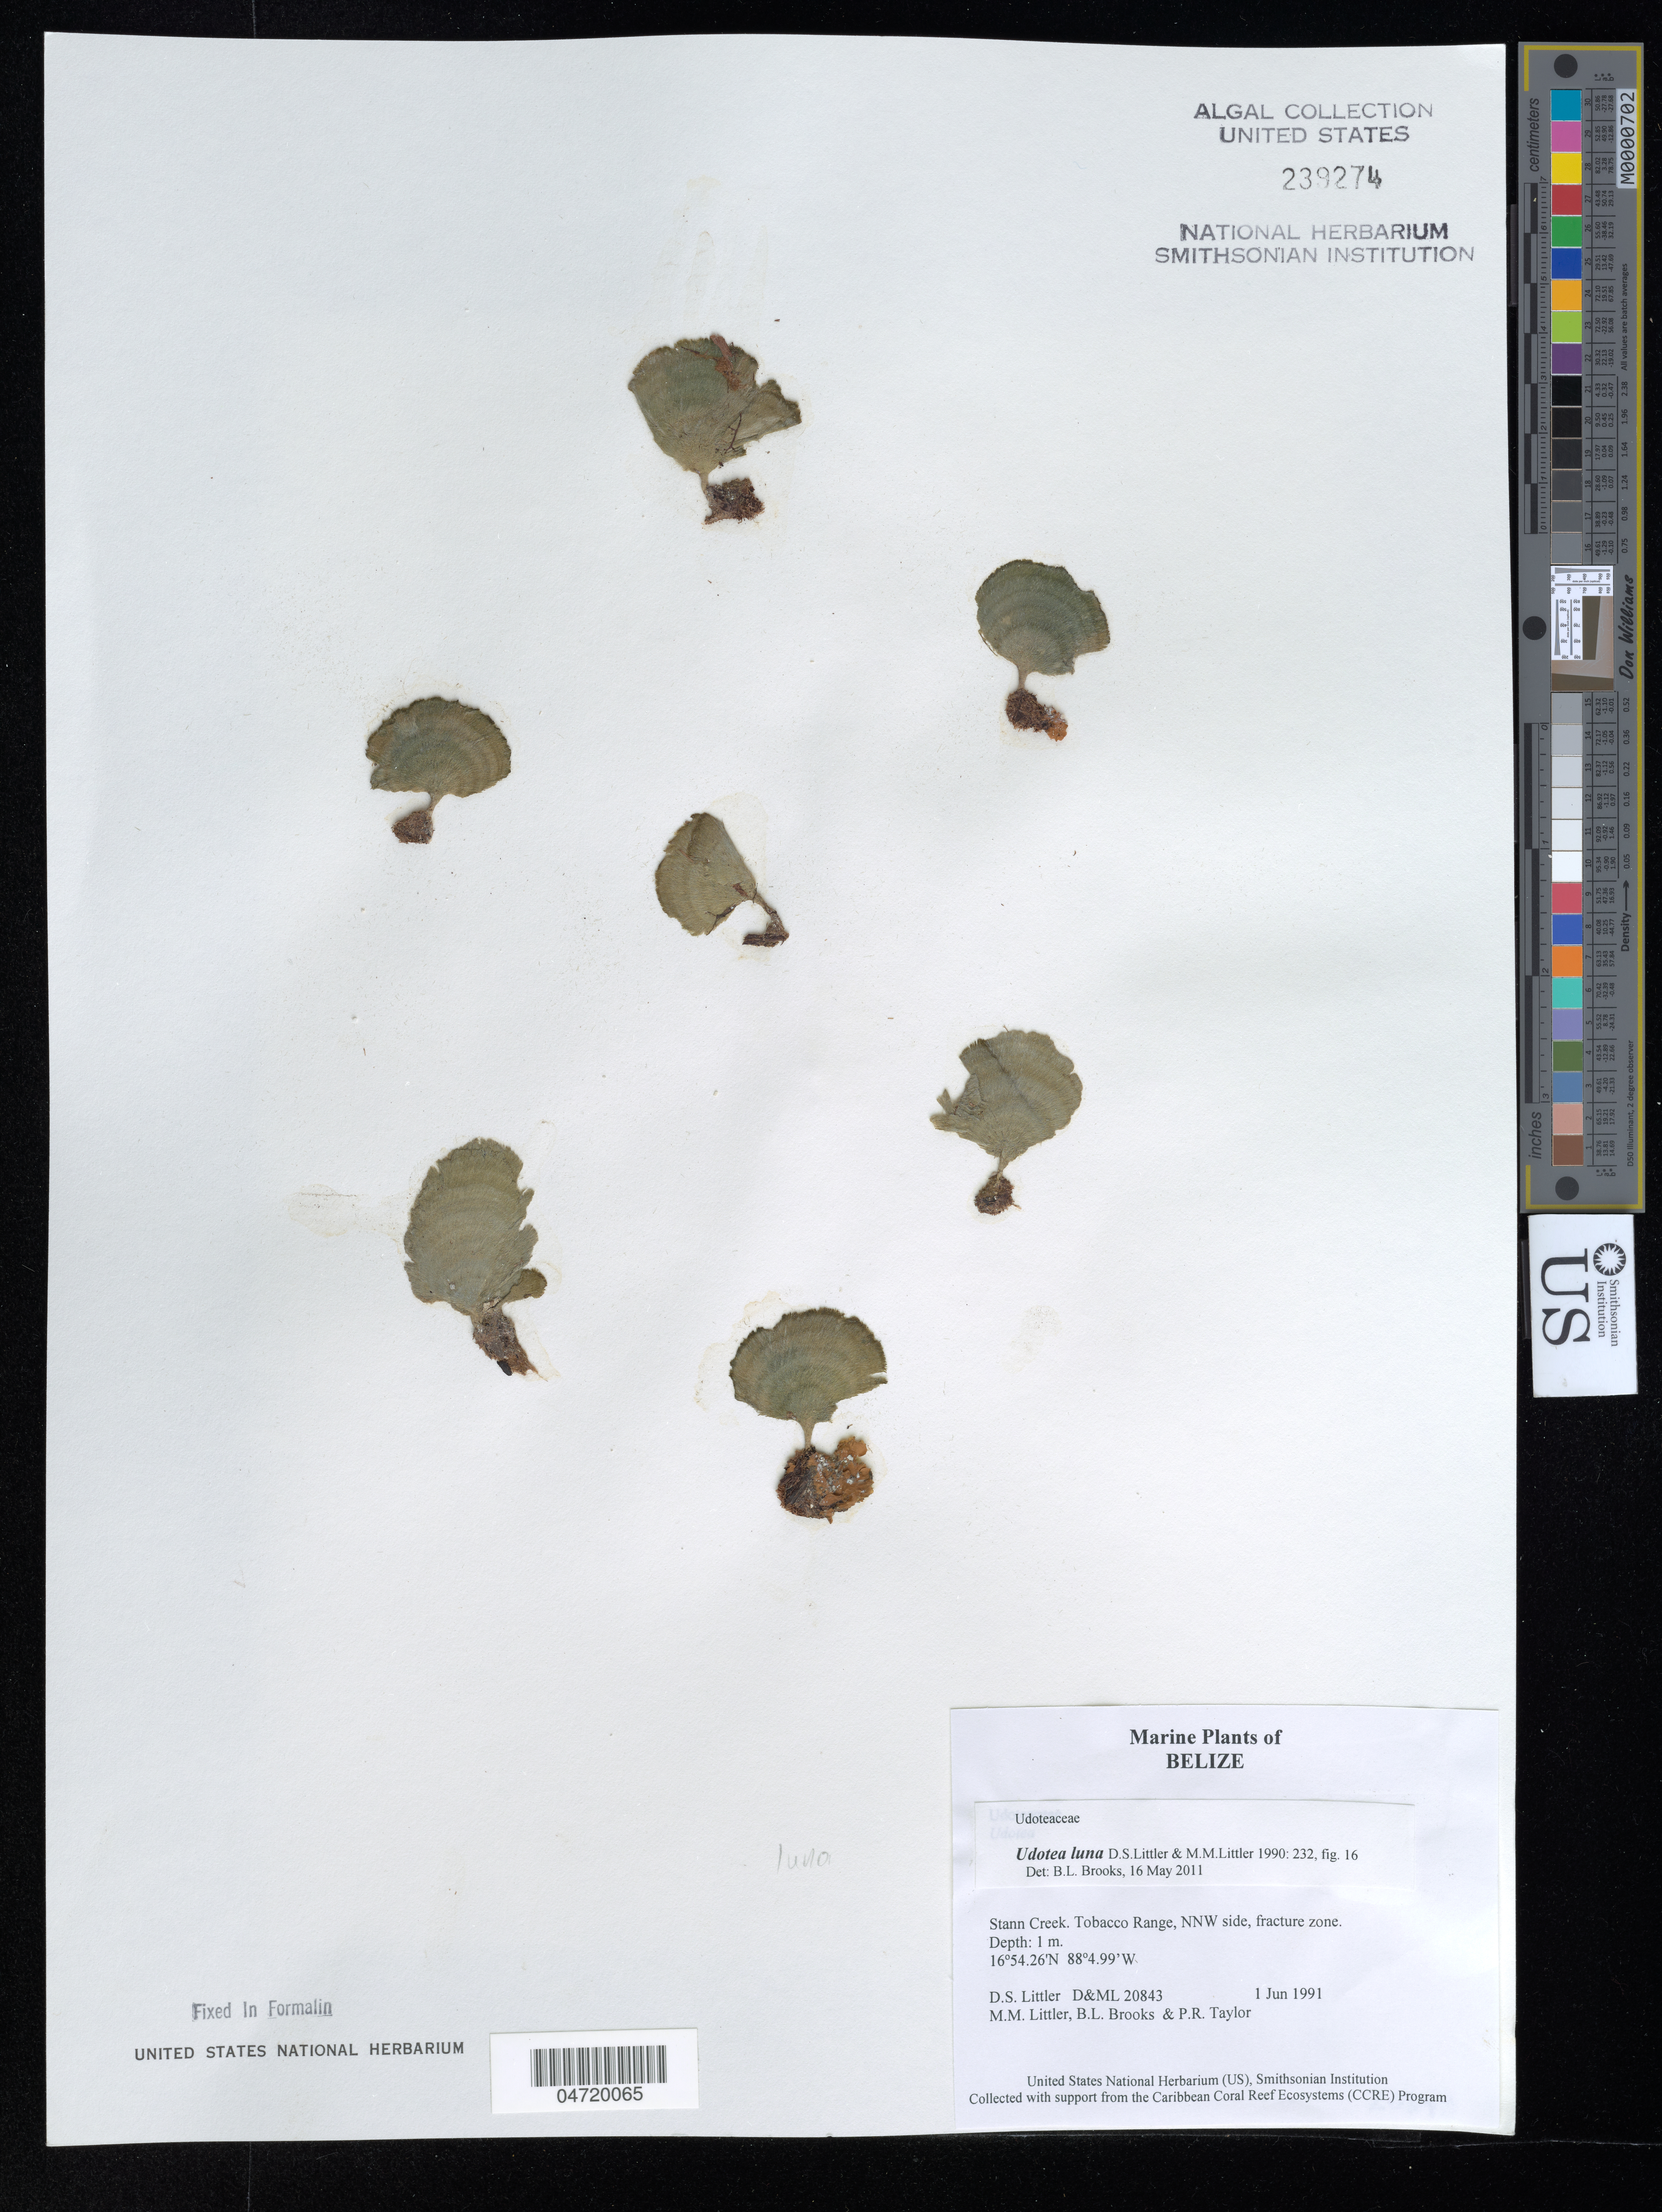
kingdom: Plantae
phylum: Chlorophyta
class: Ulvophyceae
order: Bryopsidales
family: Udoteaceae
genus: Udotea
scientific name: Udotea luna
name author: D.S. Littler & Littler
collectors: D. S. Littler, M. M. Littler, B. Brooks & P. R. Taylor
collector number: D&ML20843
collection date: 1991-06-01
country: Belize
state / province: Stann Creek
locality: Tobacco Range, NNW side, fracture zone.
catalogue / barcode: US 239274